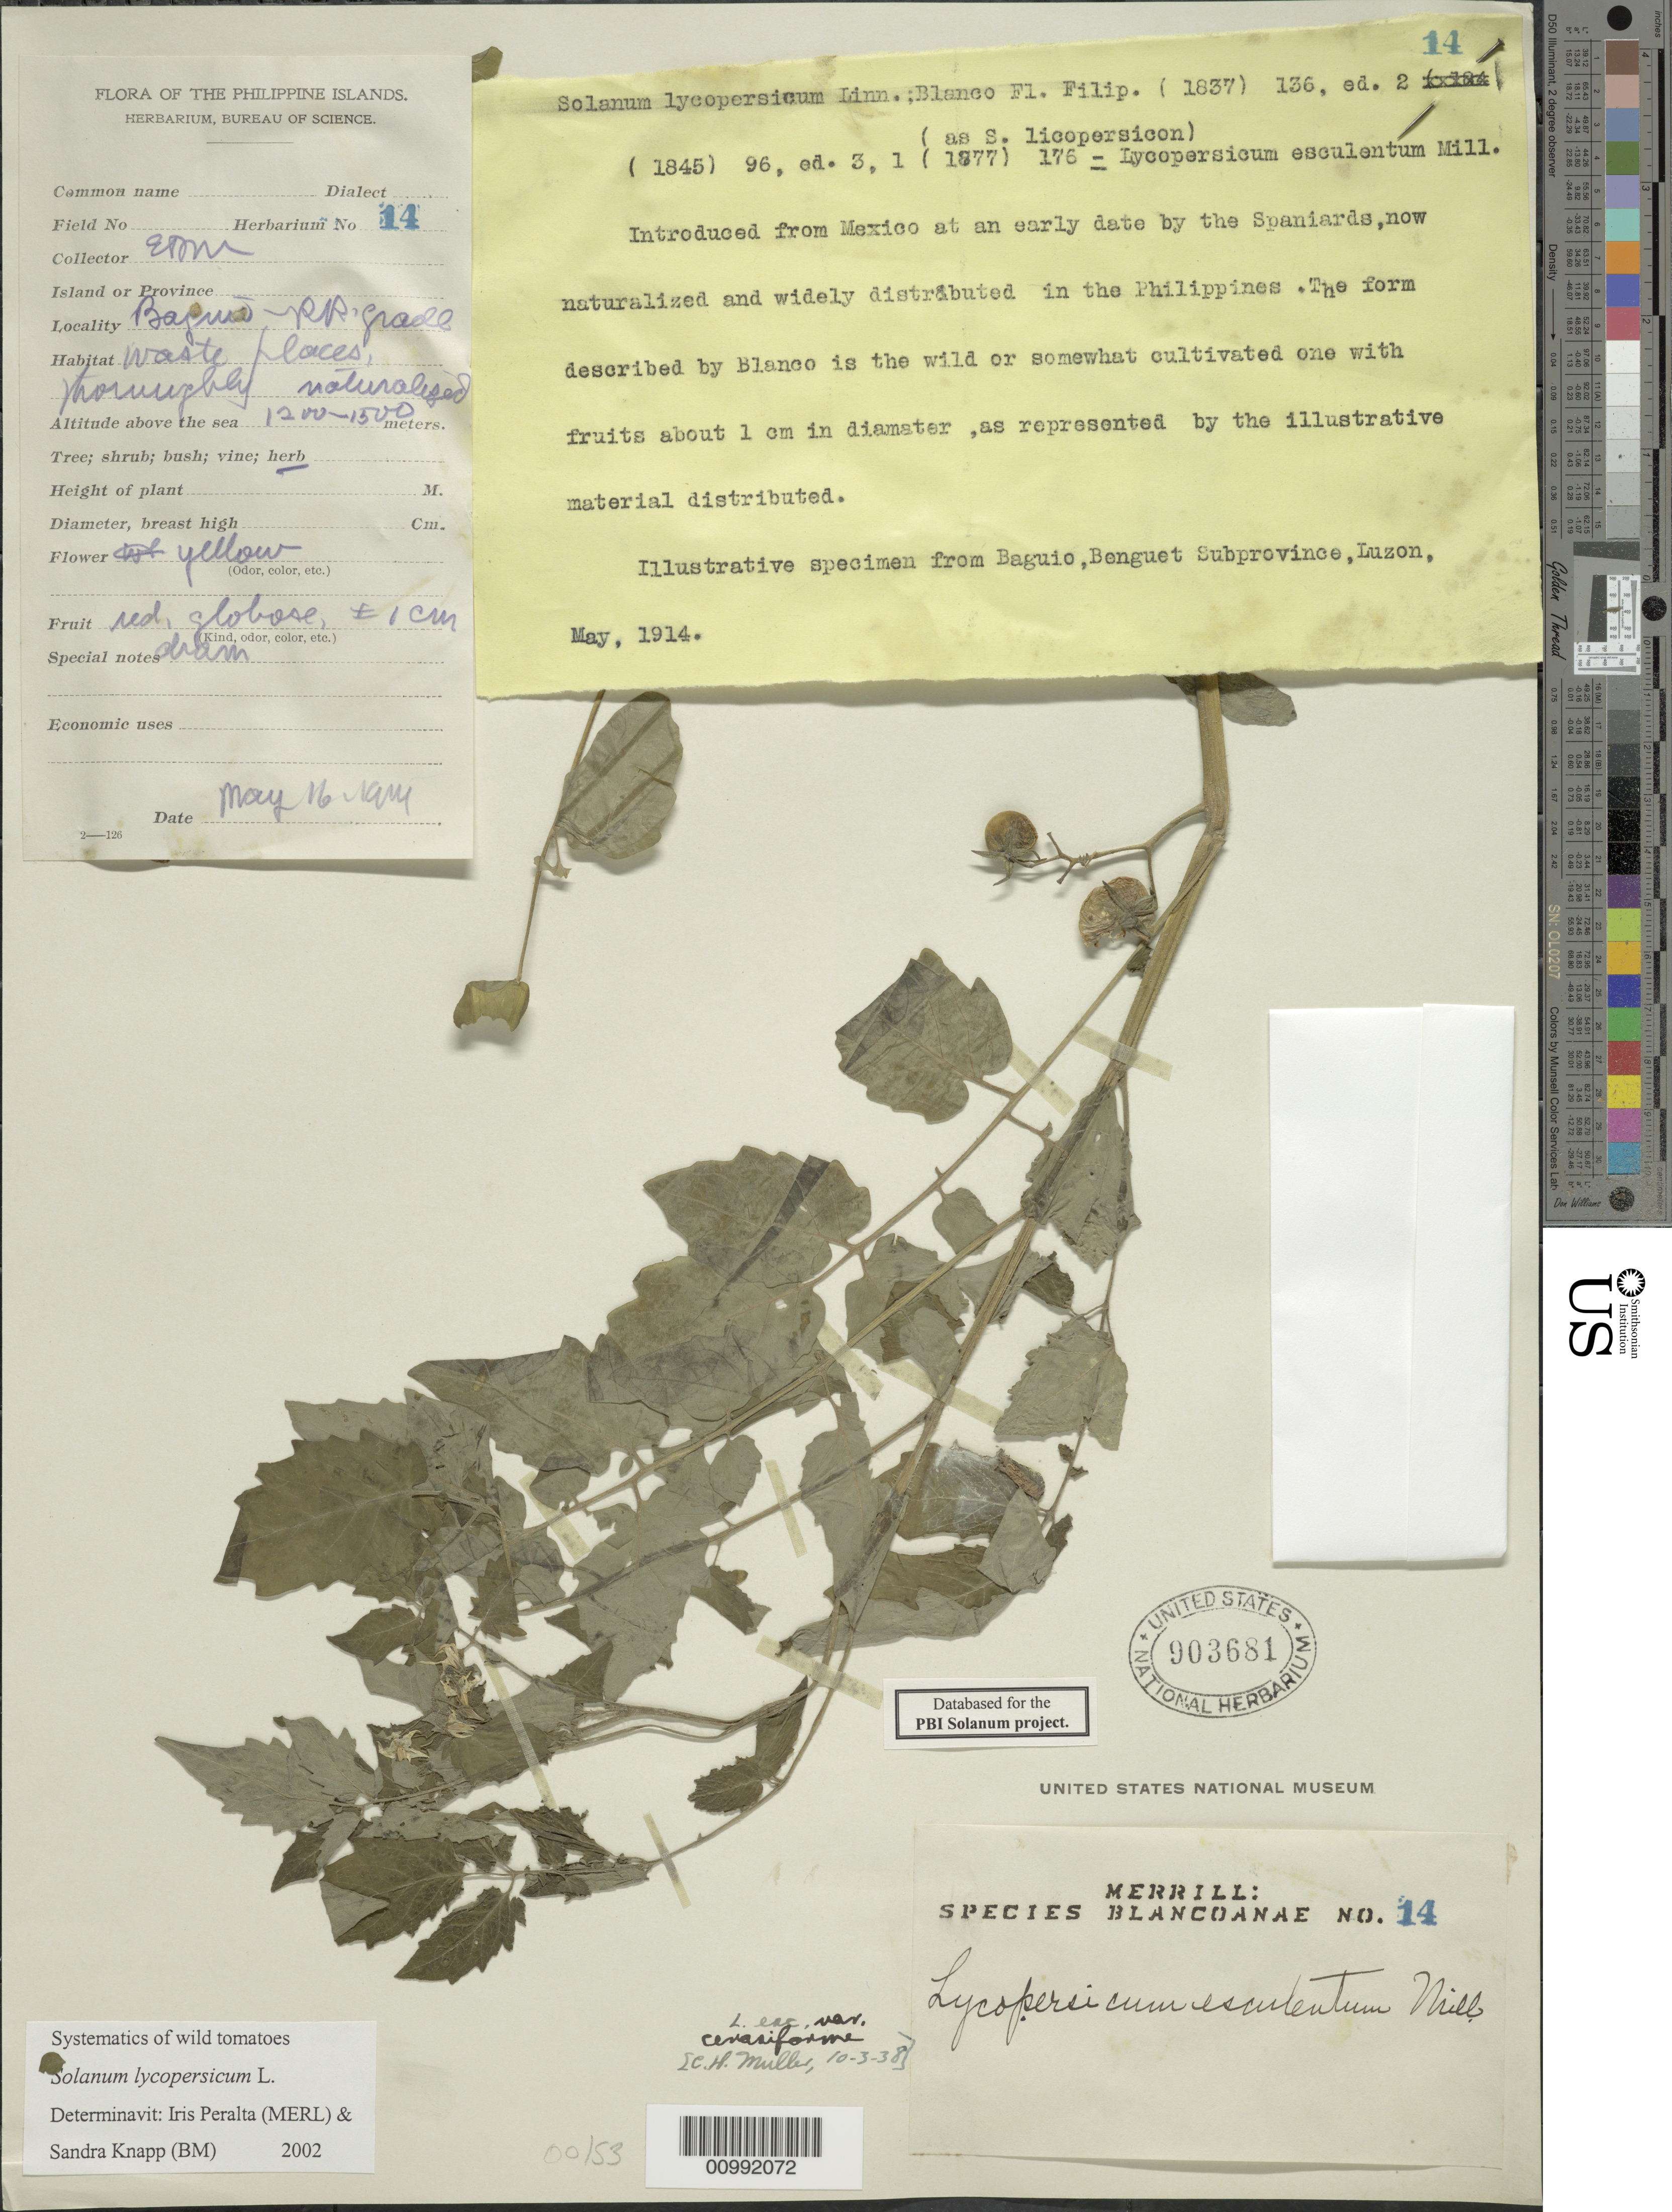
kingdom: Plantae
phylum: Tracheophyta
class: Magnoliopsida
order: Solanales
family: Solanaceae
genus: Lycopersicon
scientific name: Lycopersicon esculentum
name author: Mill.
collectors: E. D. Merrill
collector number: Sp. Blancoan. 0014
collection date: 1914-05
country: Philippines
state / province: Cordillera (Administrative Region)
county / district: Benguet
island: Luzon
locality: Baguio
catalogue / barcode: US 903681